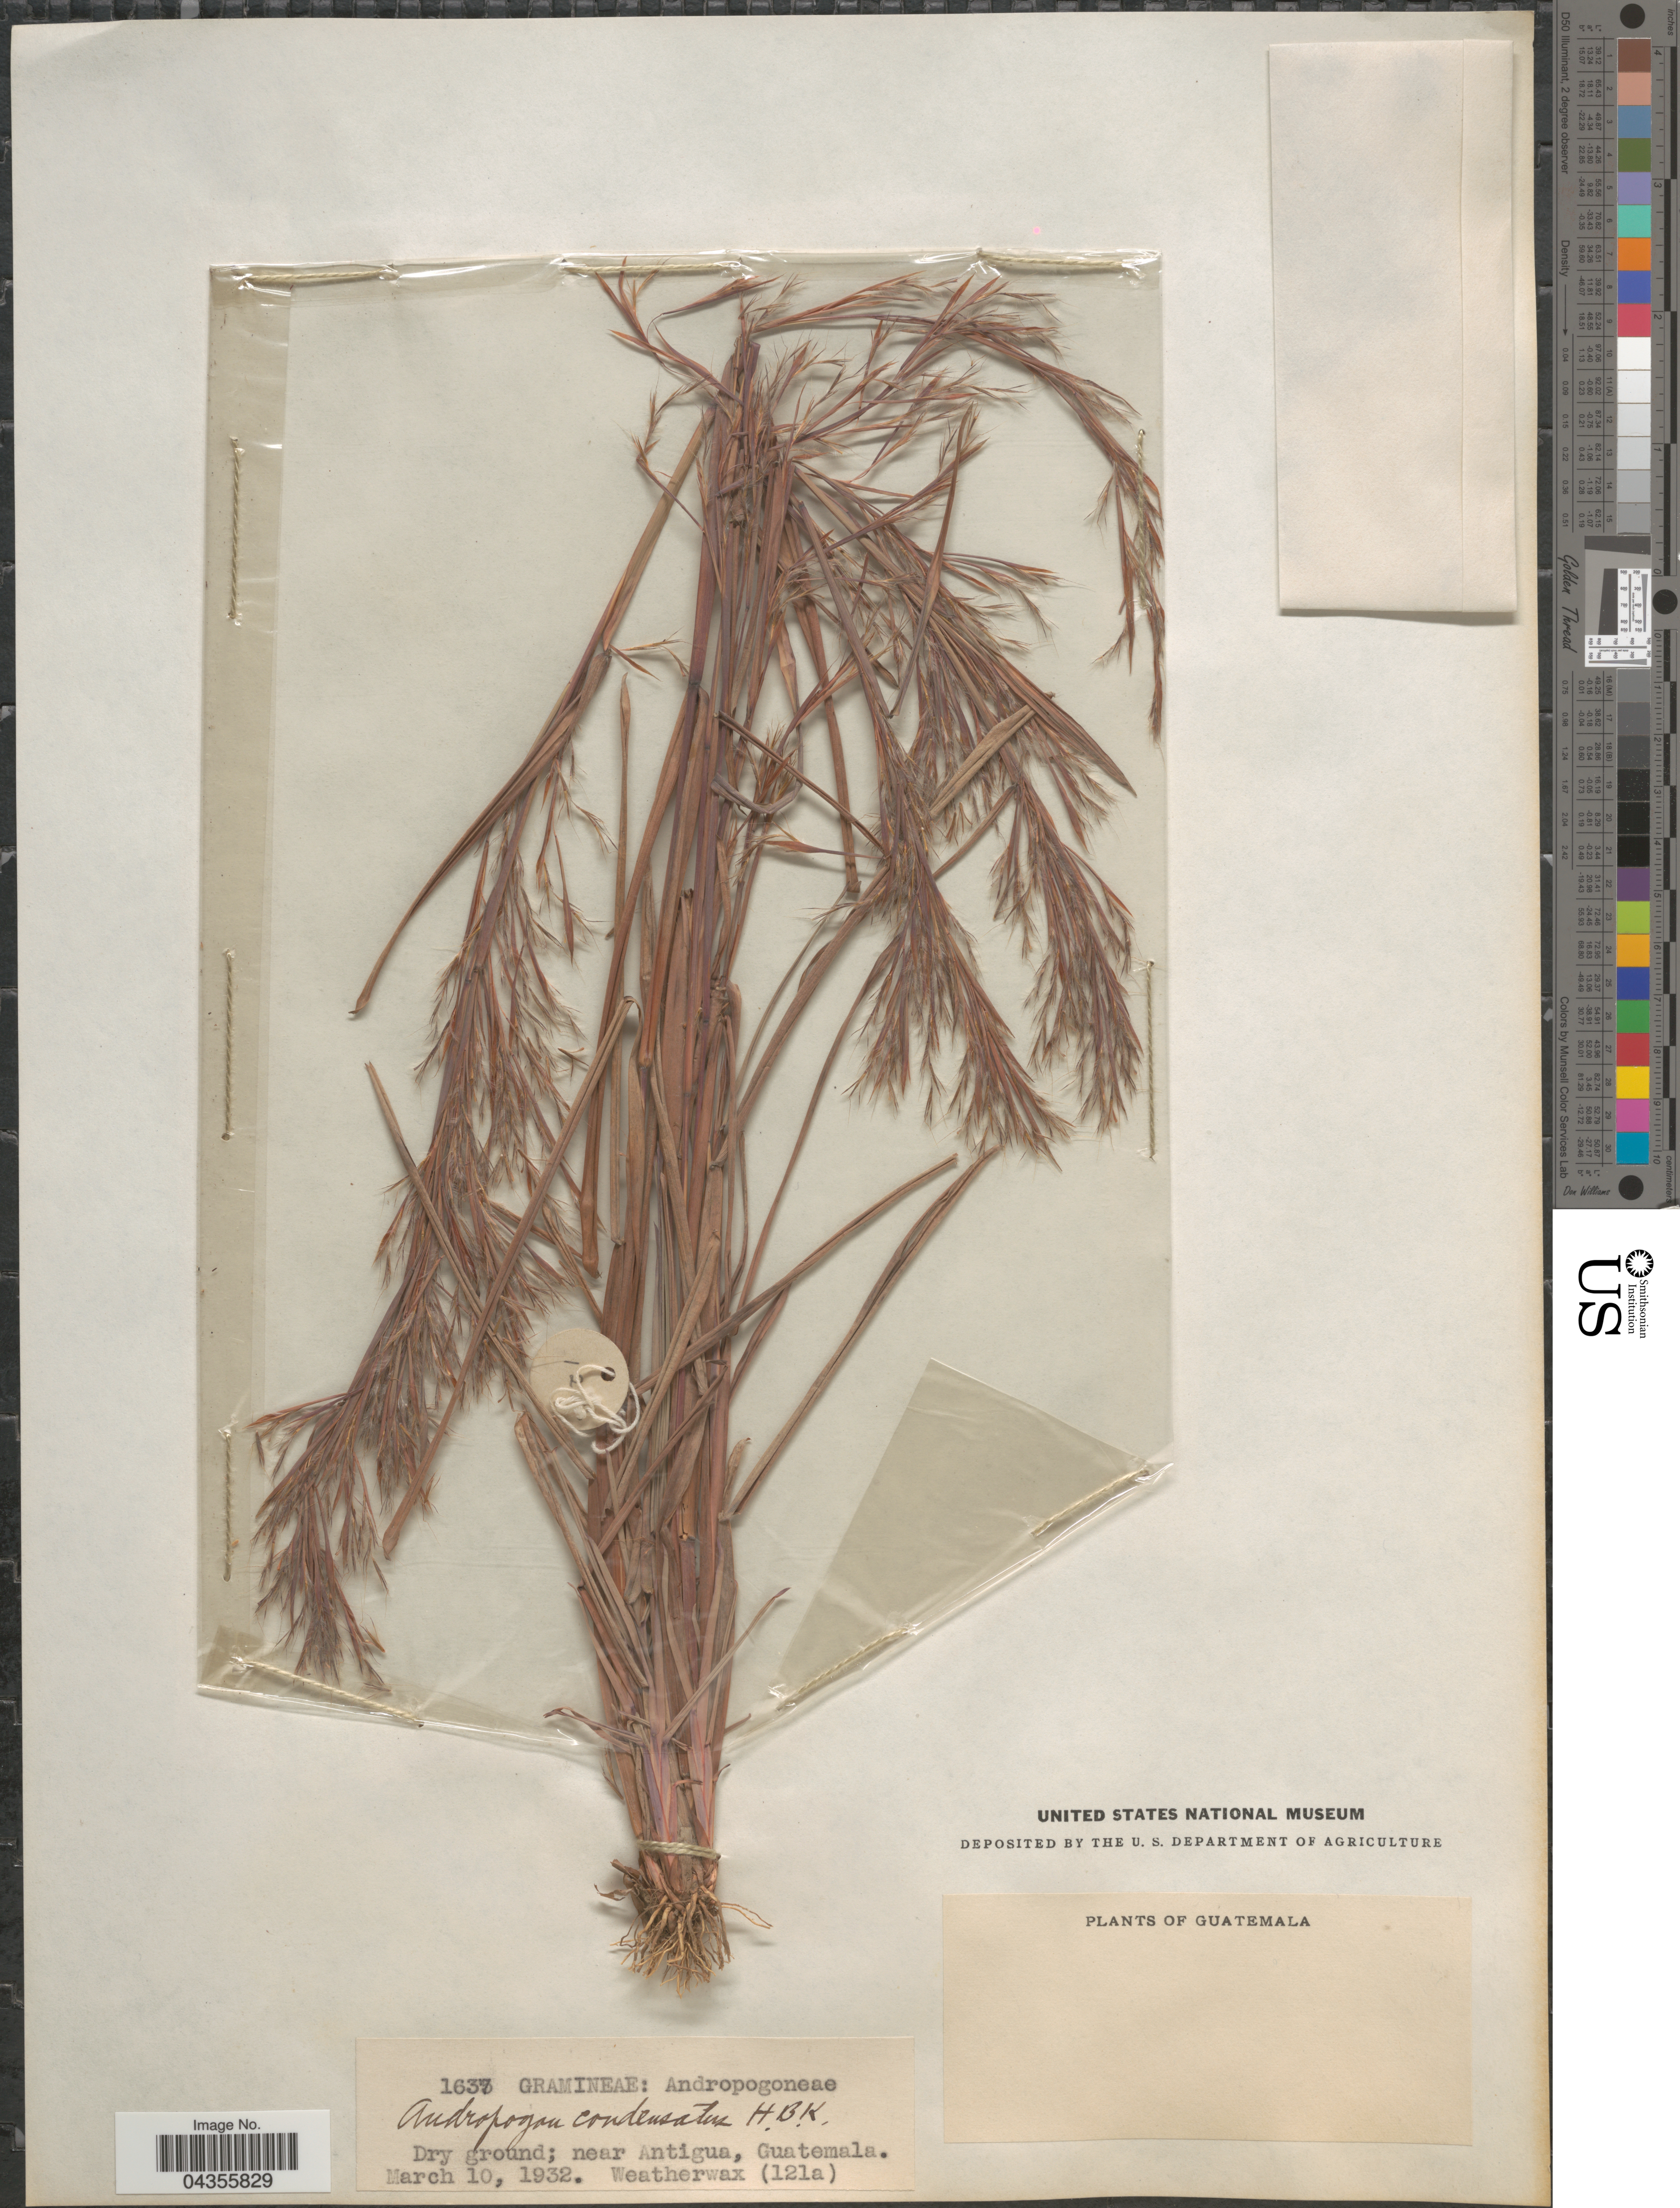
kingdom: Plantae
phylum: Tracheophyta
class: Liliopsida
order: Poales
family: Poaceae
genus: Schizachyrium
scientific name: Schizachyrium condensatum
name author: (Kunth) Nees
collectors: -. Weatherwax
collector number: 121a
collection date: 1932-03-10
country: Guatemala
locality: Dry ground; near Antigua.